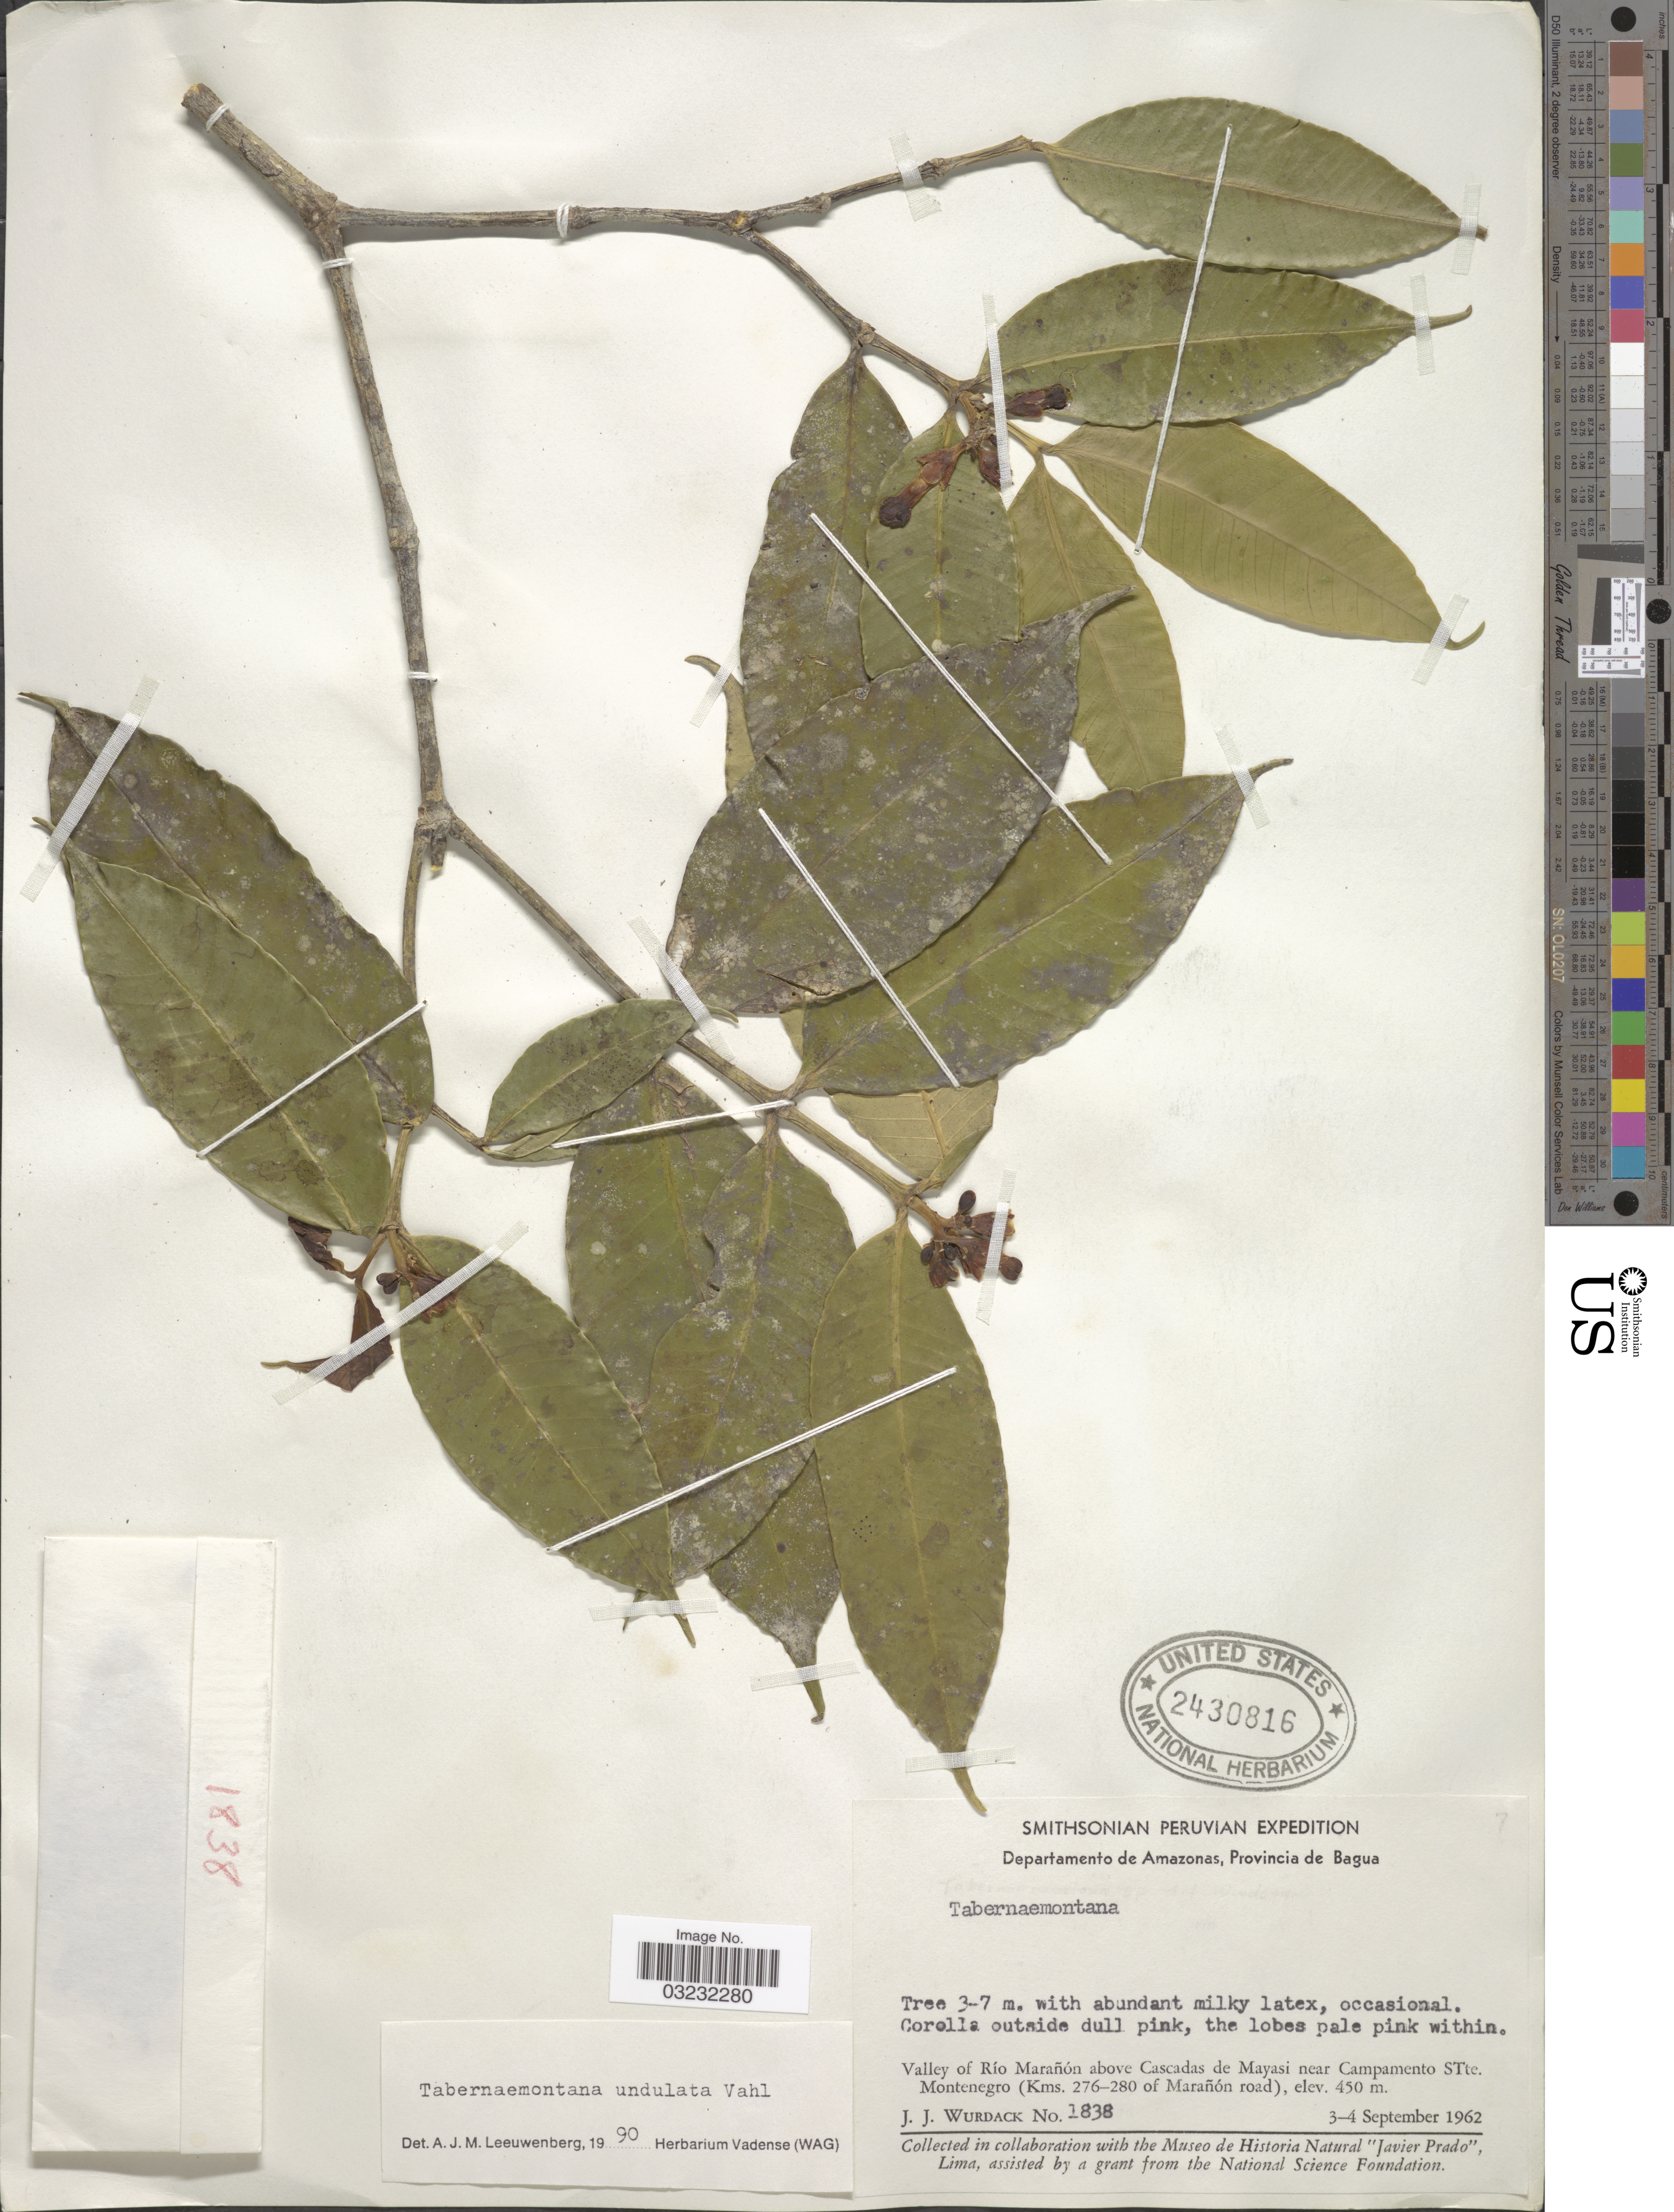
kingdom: Plantae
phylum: Tracheophyta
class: Magnoliopsida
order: Gentianales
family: Apocynaceae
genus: Tabernaemontana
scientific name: Tabernaemontana undulata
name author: Vahl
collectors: J. J. Wurdack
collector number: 1838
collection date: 1962-09-03/1962-09-04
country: Peru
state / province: Amazonas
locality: Departamento de Amazonas, Provincia de Bagua. Valley of Río Marañon, above Cascadas de Mayasi near Campamento STte. Montenegro (Kms. 276-280 of Marañon road).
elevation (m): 450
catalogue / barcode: US 2430816